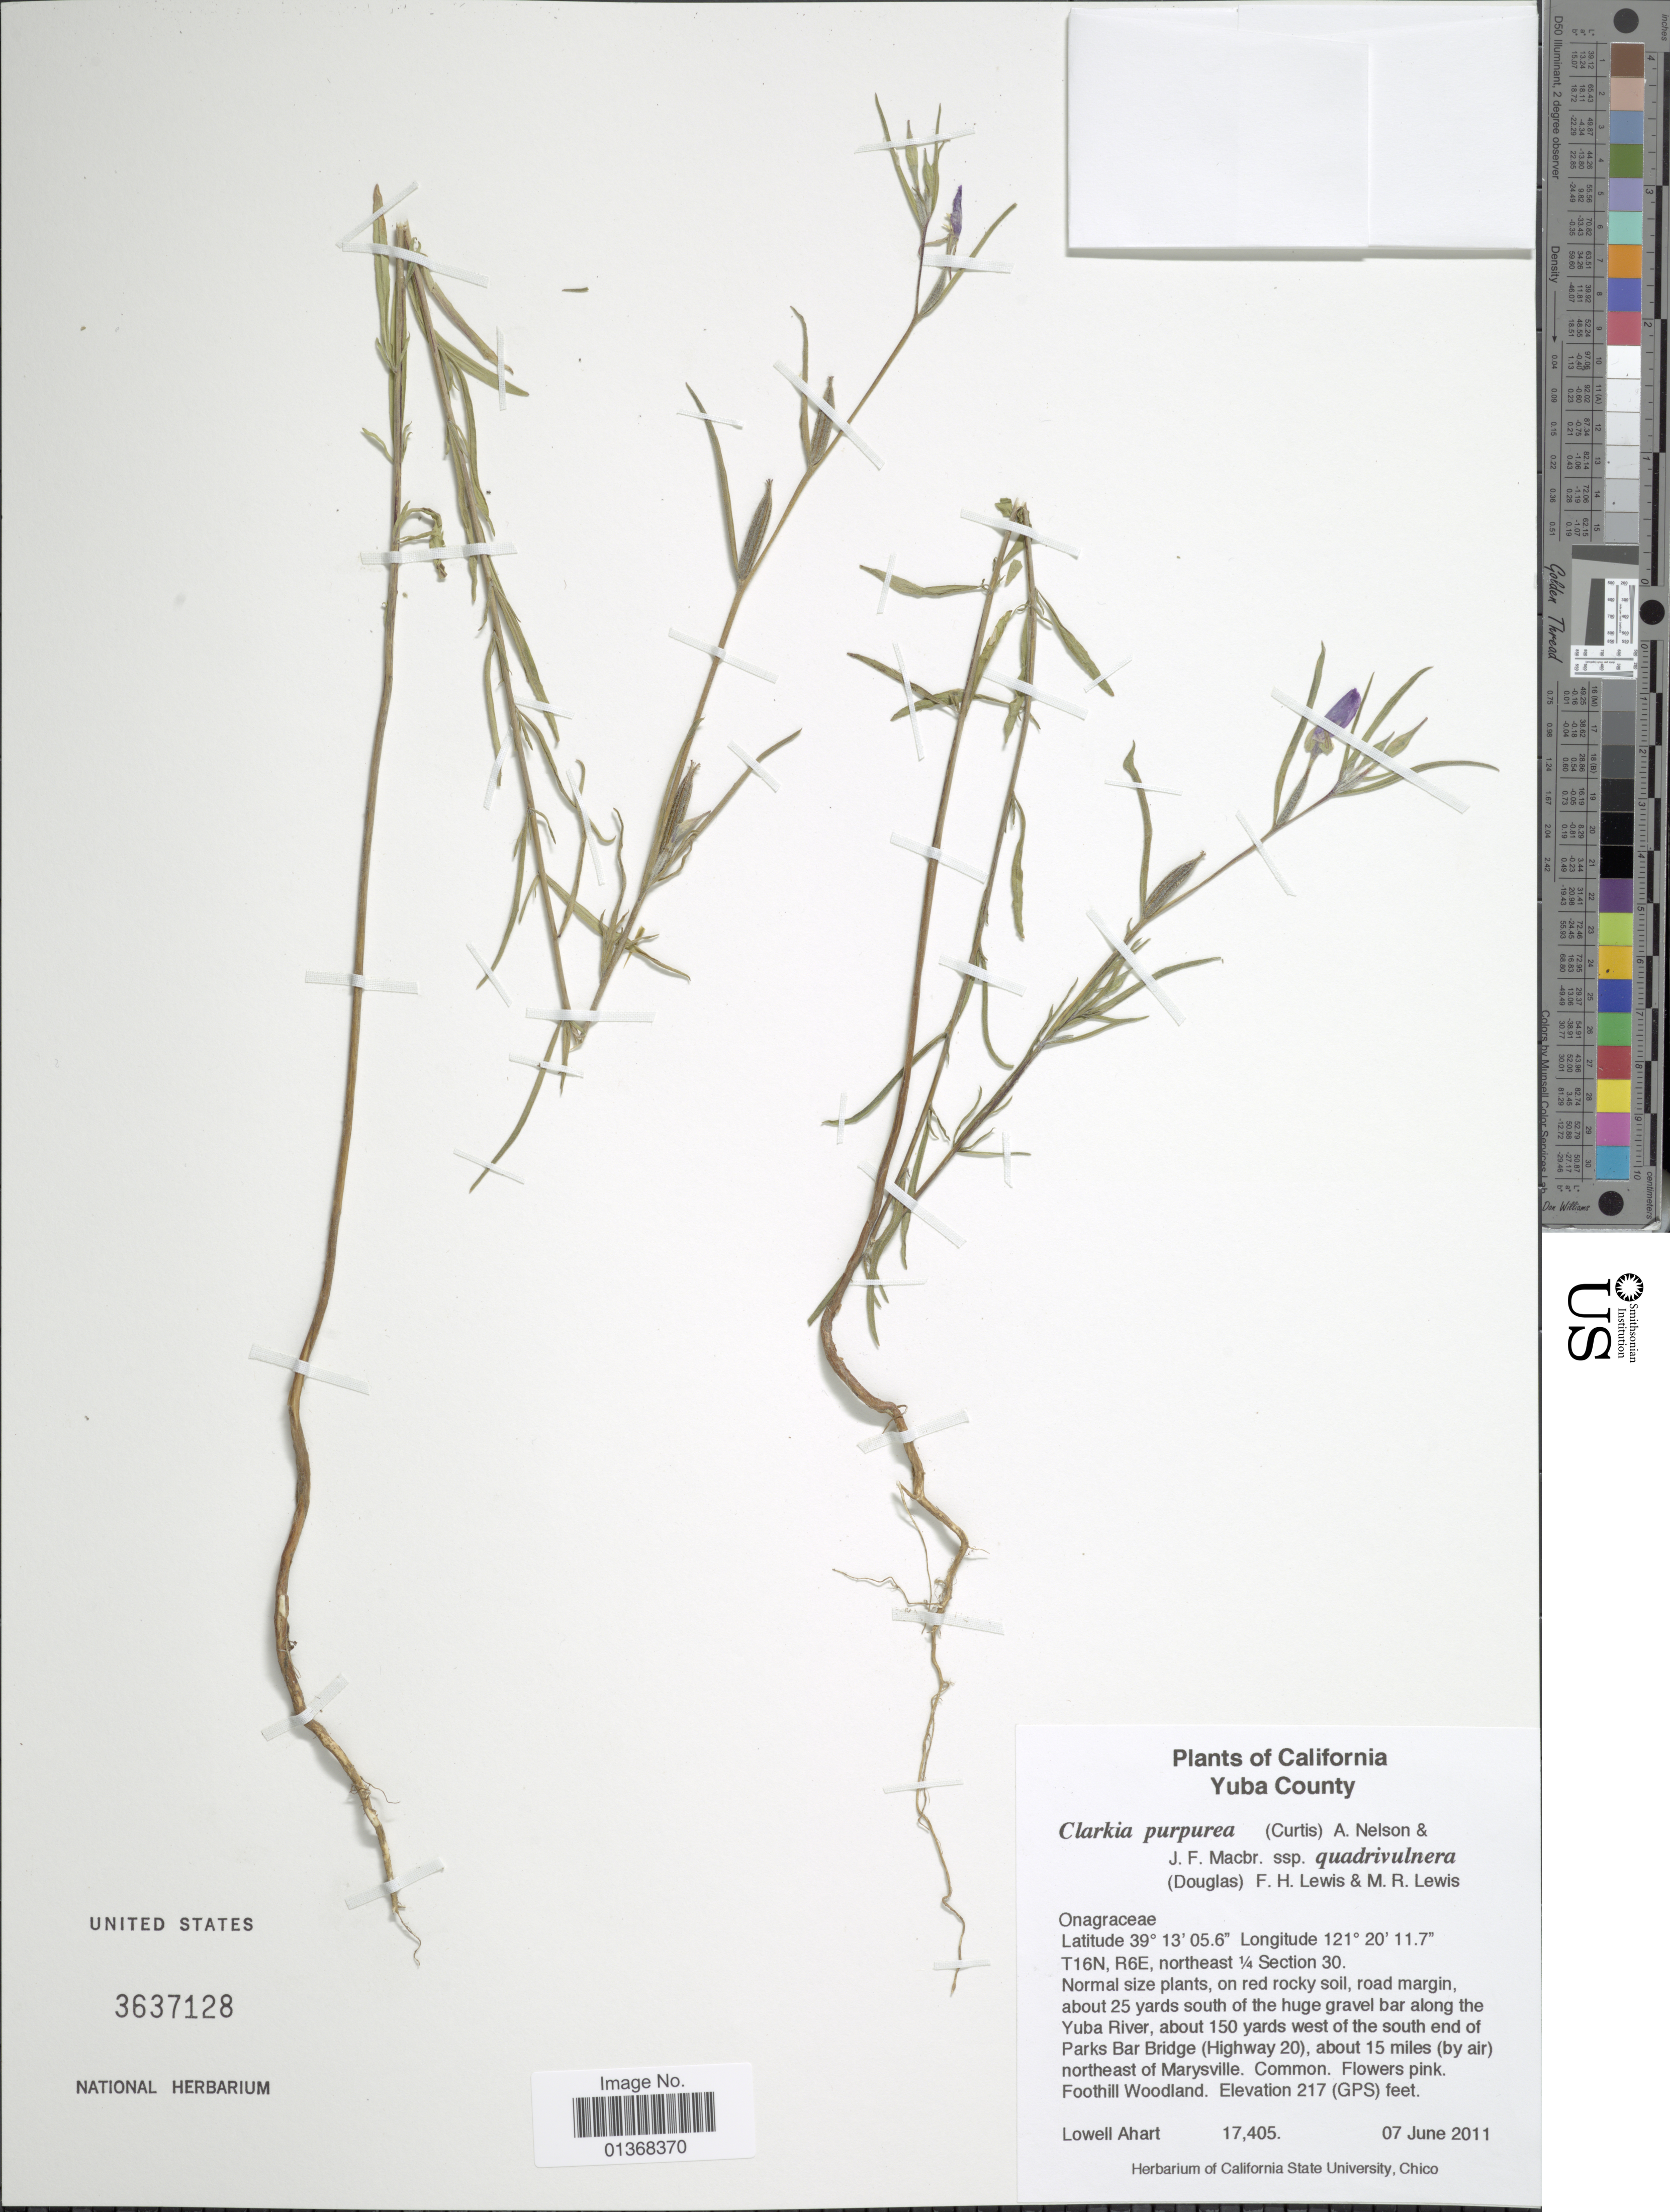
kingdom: Plantae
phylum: Tracheophyta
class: Magnoliopsida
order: Myrtales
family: Onagraceae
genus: Clarkia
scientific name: Clarkia purpurea subsp. quadrivulnera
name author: (Douglas) H.F. Lewis & M.R. Lewis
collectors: L. Ahart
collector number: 17405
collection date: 2011-06-07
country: United States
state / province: California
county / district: Yuba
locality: Yuba County, T16N, R6E, Northeast ¼ Section 30, about 25 yards South of the huge gravel bar along the Yuba River, about 150 yards west of the south end of Parks Bar Bridge (Highway 20), about 15 miles (by air) northeast of Marysville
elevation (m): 66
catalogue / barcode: US 3637128